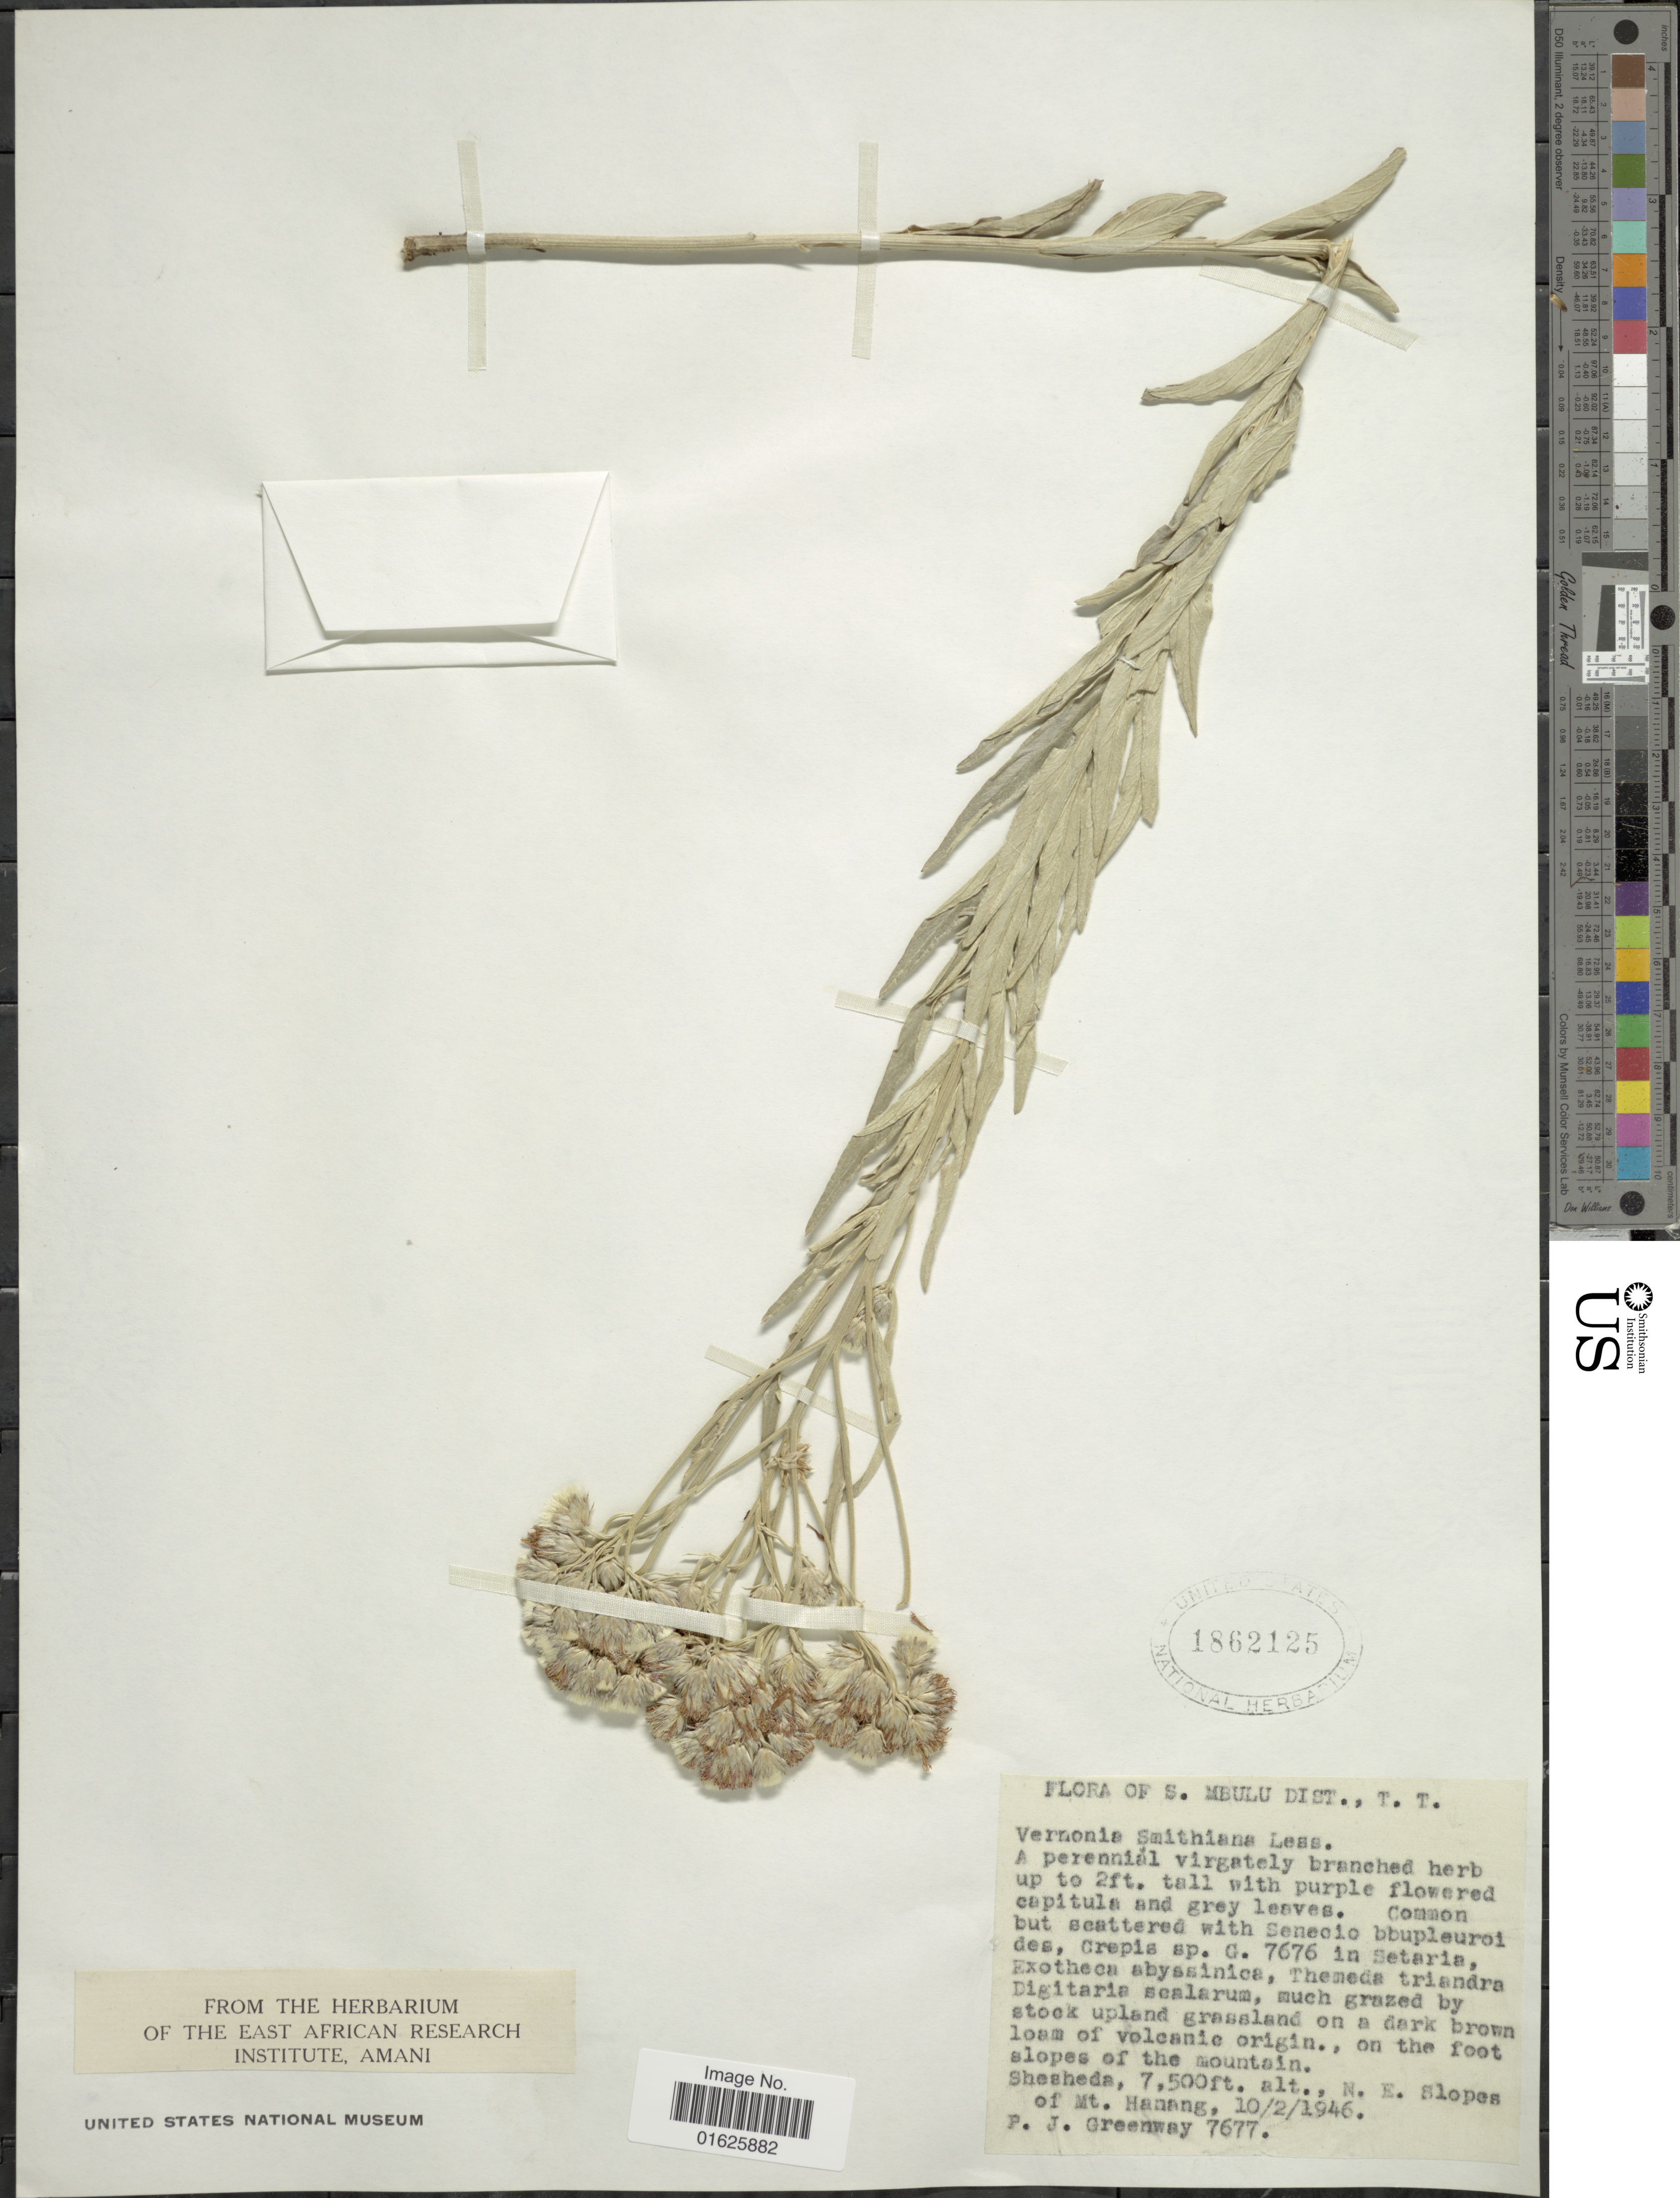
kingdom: Plantae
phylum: Tracheophyta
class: Magnoliopsida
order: Asterales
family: Asteraceae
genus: Hilliardiella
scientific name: Hilliardiella smithiana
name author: (Less.) H. Rob.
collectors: P. J. Greenway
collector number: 7677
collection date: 1946-02-10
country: Tanzania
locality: S. Mbulu Dist., T.T., on the foot slopes of the mountain, Shesheda, N.E. Slopes of Mt Hanang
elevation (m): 2286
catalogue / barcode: US 1862125